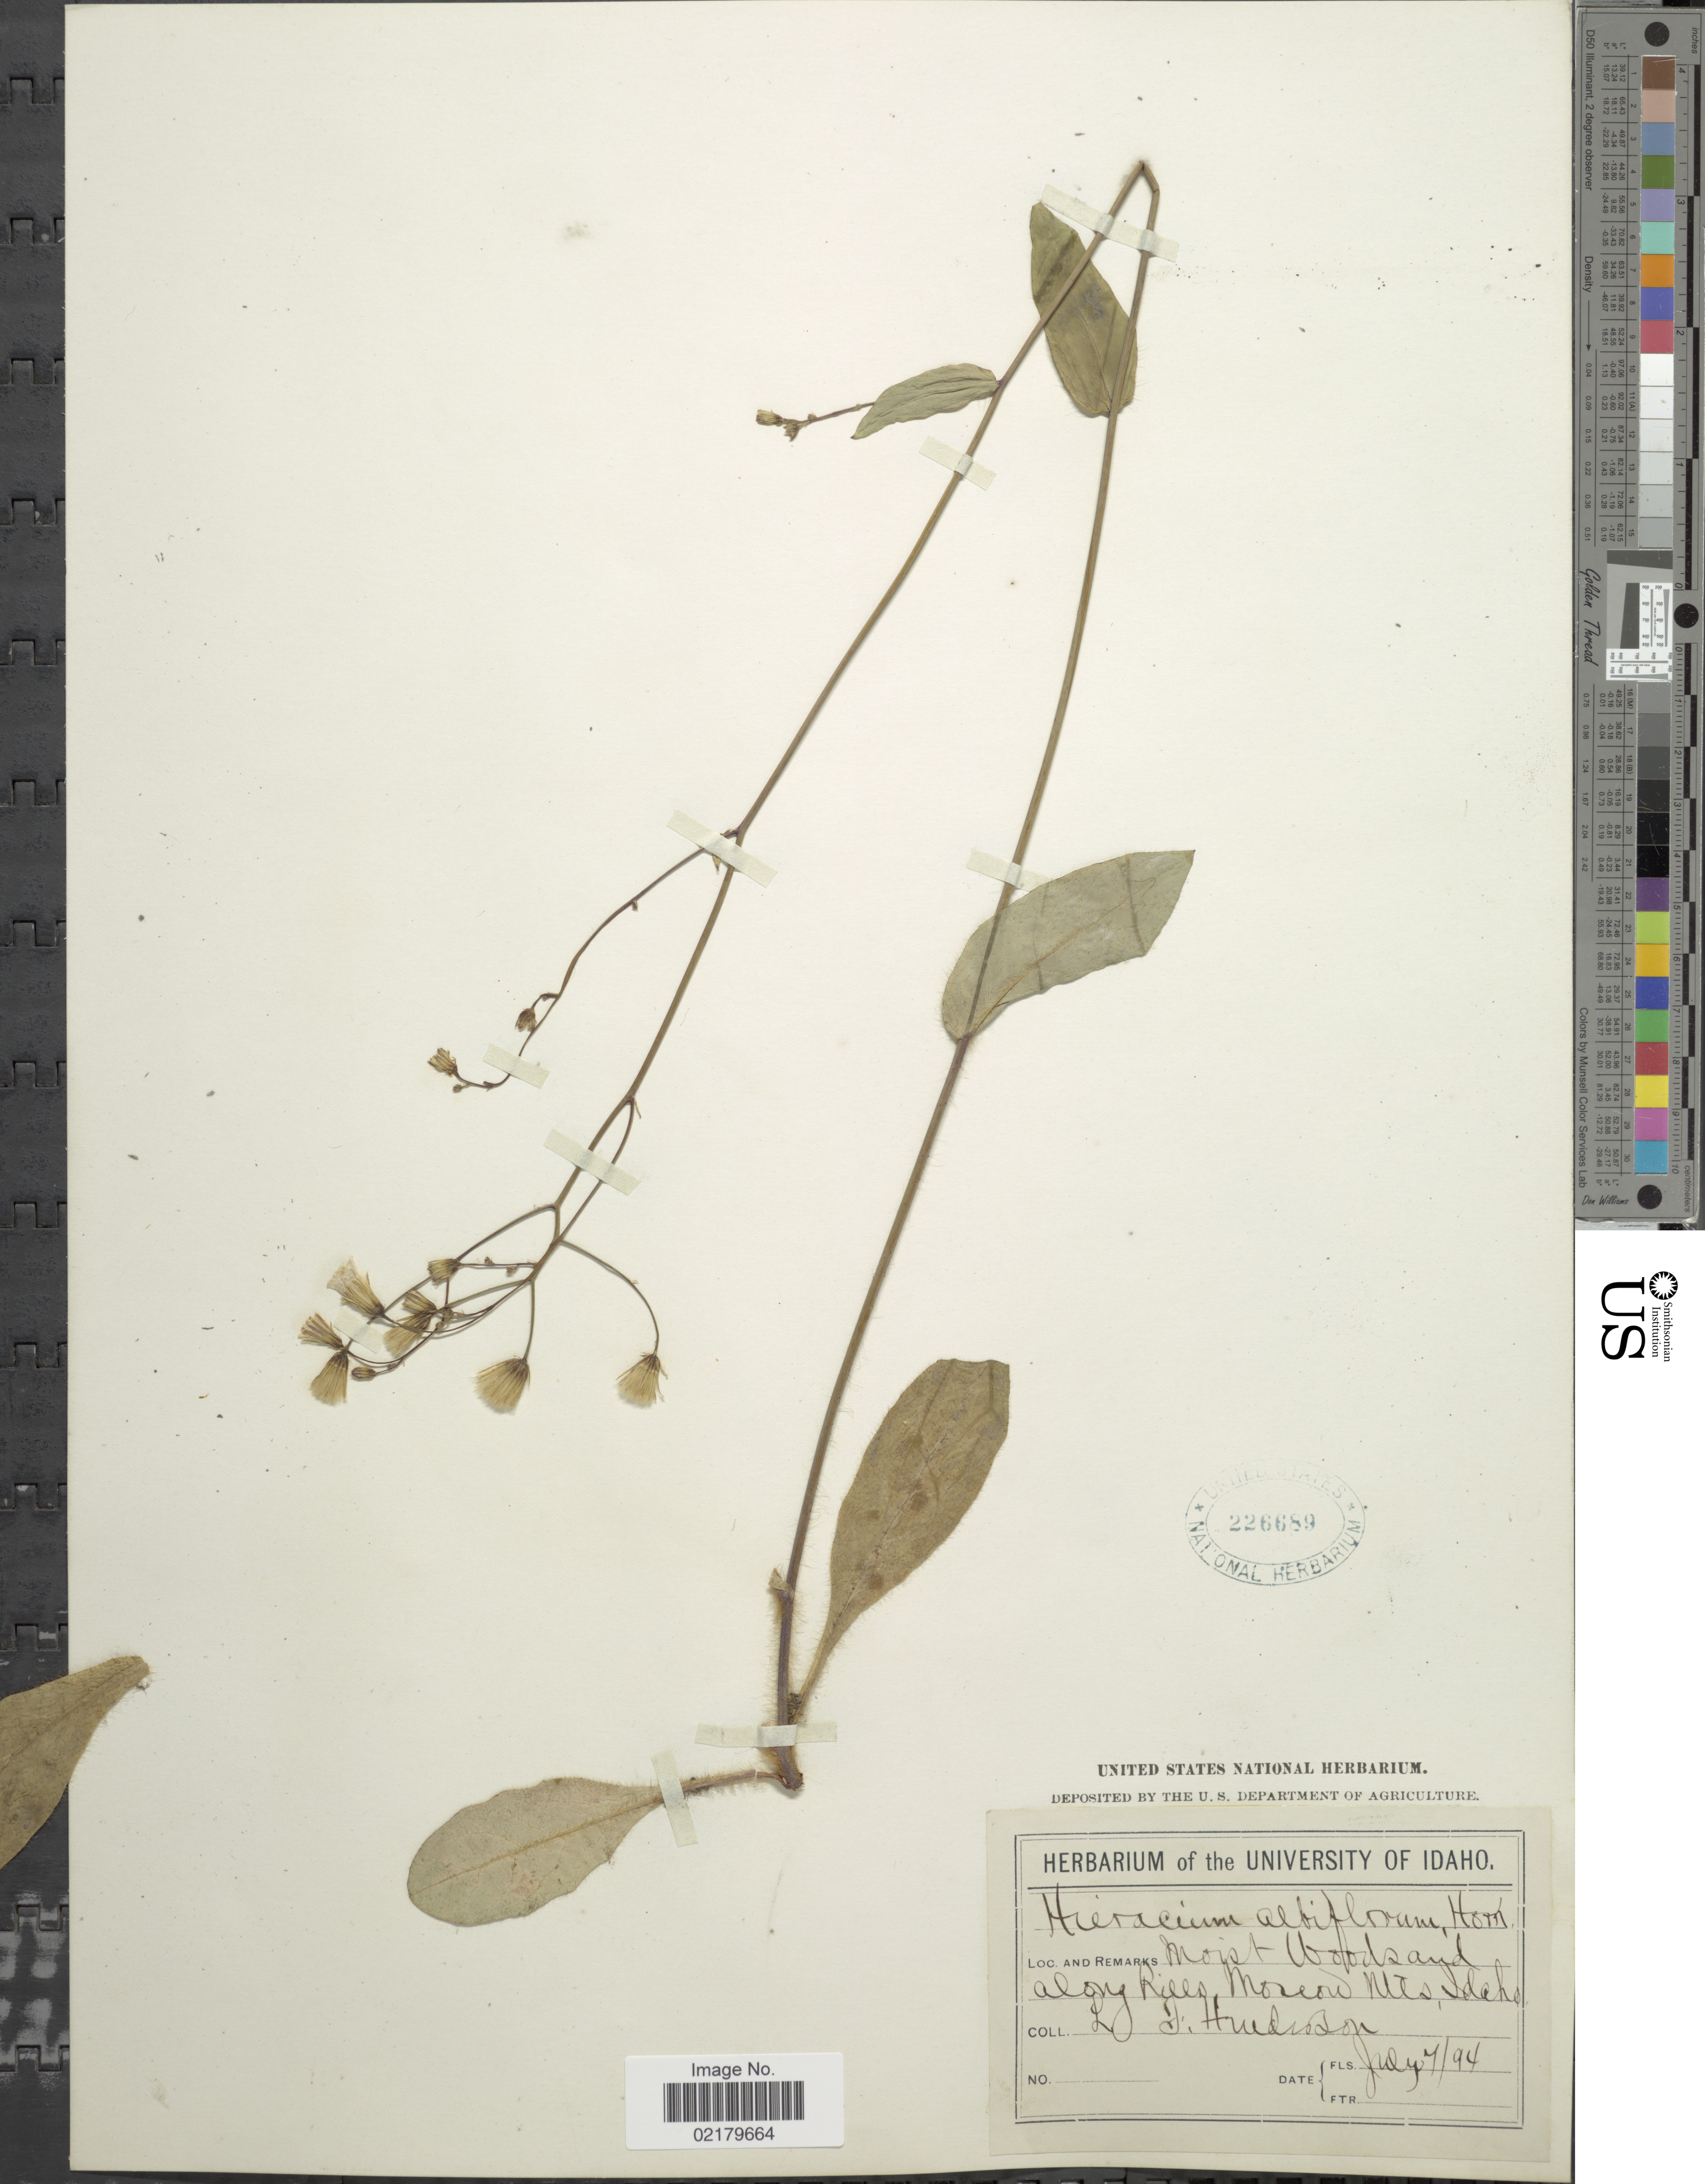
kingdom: Plantae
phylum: Tracheophyta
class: Magnoliopsida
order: Asterales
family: Asteraceae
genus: Hieracium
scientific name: Hieracium albiflorum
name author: Hook.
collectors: L. Henderson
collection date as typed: Transcribed d/m/y: 7/7/94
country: United States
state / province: Idaho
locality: Moist wood sand along hills, Moscow Mts.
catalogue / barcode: US 226689